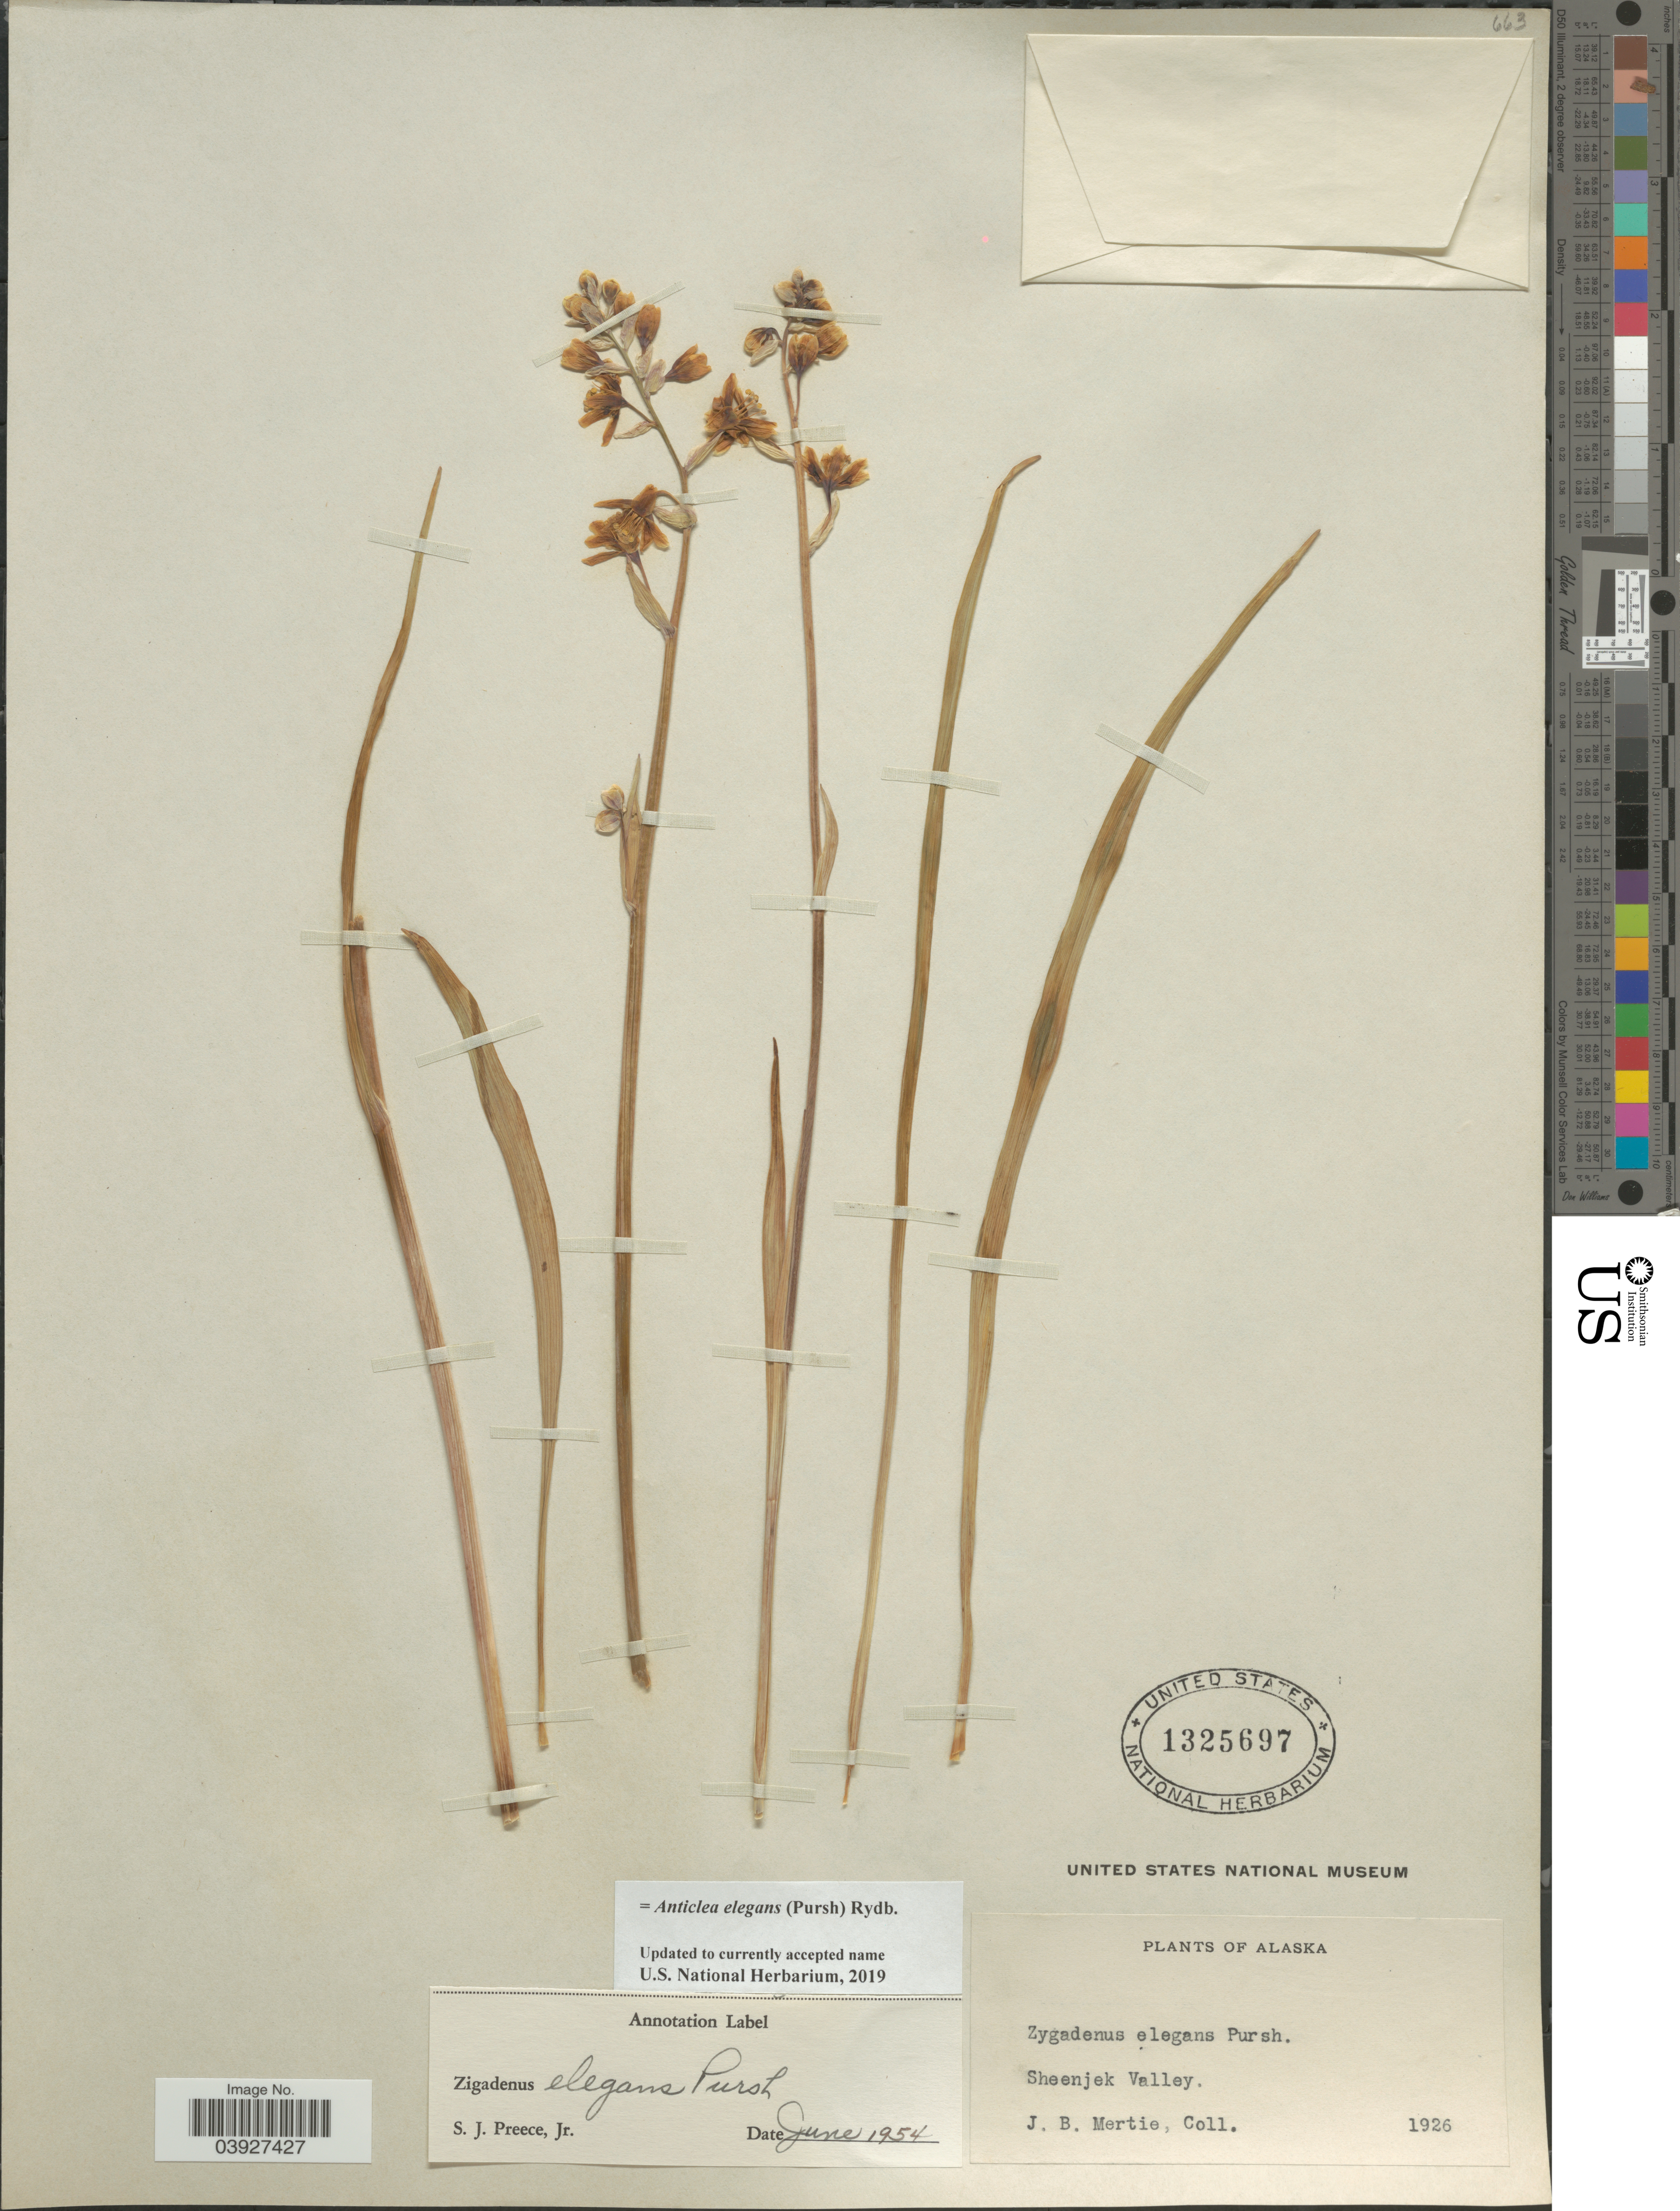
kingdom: Plantae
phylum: Tracheophyta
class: Liliopsida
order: Liliales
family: Melanthiaceae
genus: Anticlea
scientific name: Anticlea elegans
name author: (Pursh) Rydb.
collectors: J. Mertie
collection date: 1926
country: United States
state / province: Alaska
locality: Sheenjek Valley.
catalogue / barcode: US 1325697